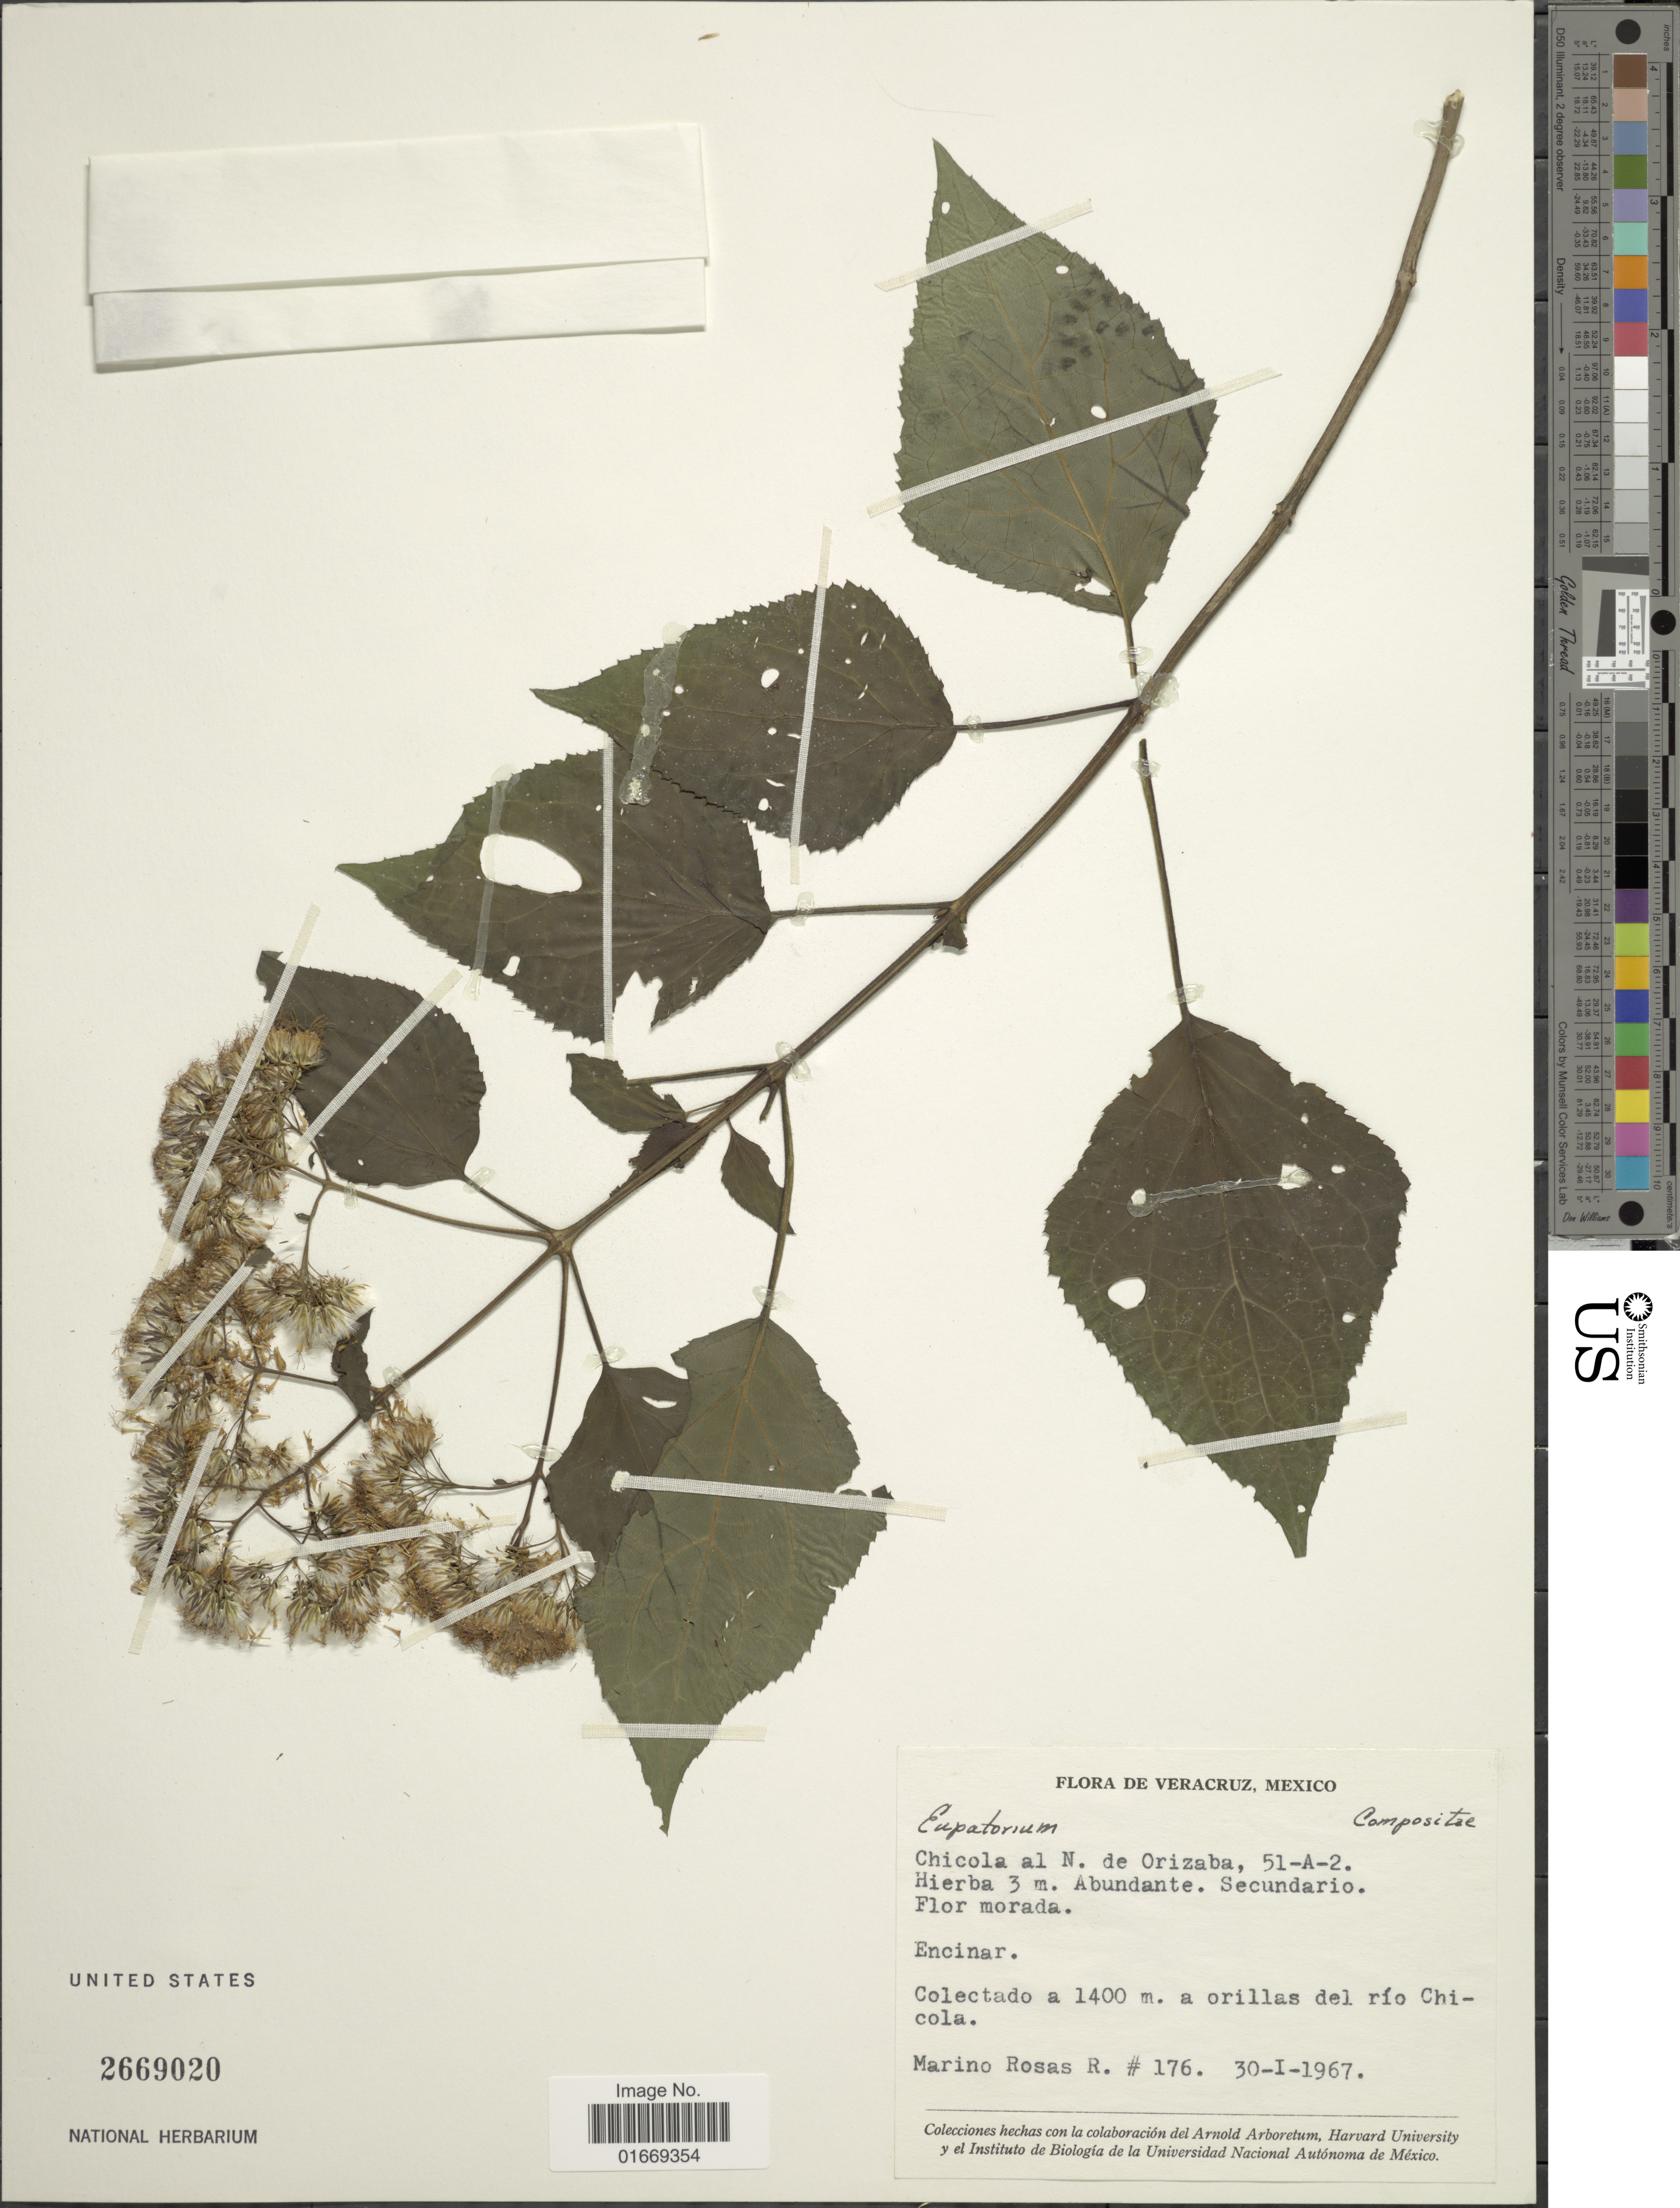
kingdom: Plantae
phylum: Tracheophyta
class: Magnoliopsida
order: Asterales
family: Asteraceae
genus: Bartlettina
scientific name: Bartlettina oresbia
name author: (B.L. Rob.) R.M. King & H. Rob.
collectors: M. Rosas R.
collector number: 176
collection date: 1967-01-30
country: Mexico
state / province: Veracruz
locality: Chicola al N. de Orizaba, 51-A-2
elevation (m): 1400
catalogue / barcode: US 2669020